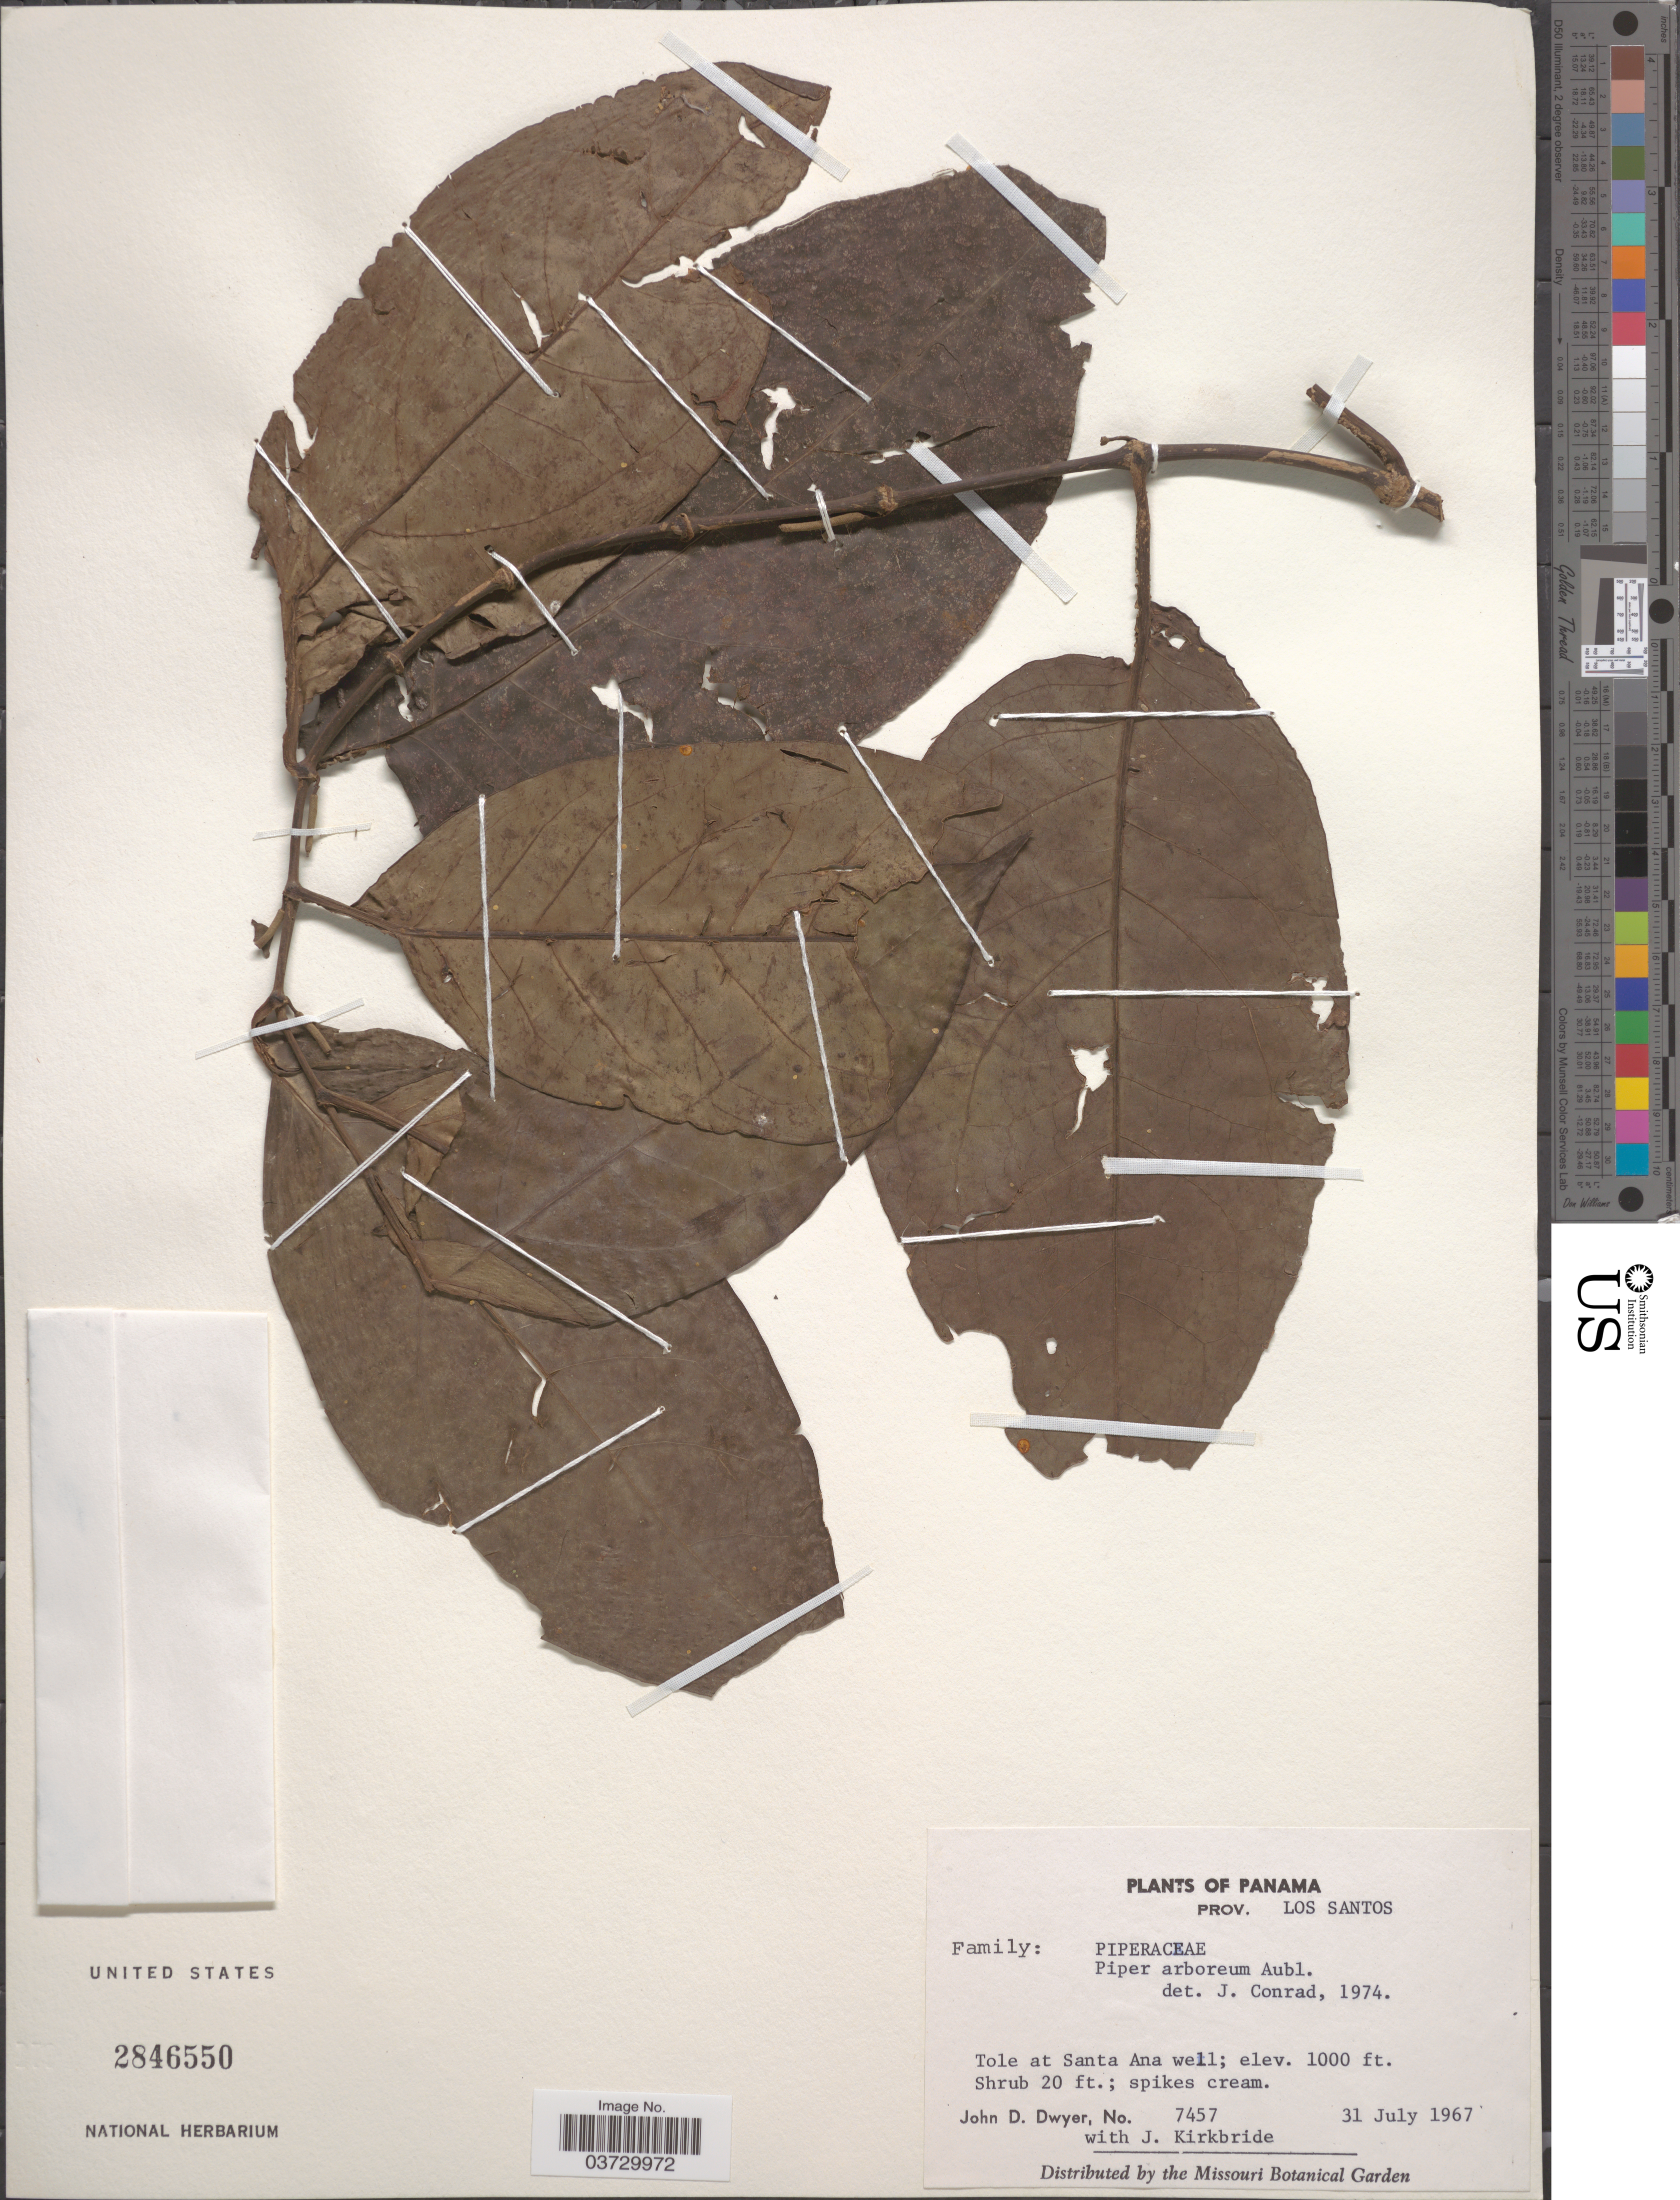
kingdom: Plantae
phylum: Tracheophyta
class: Magnoliopsida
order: Piperales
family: Piperaceae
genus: Piper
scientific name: Piper arboreum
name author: Aubl.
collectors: J. D. Dwyer & J. Kirkbride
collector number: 7457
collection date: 1967-07-31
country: Panama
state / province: Los Santos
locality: Tole at Santa Ana well.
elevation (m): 305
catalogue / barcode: US 2846550